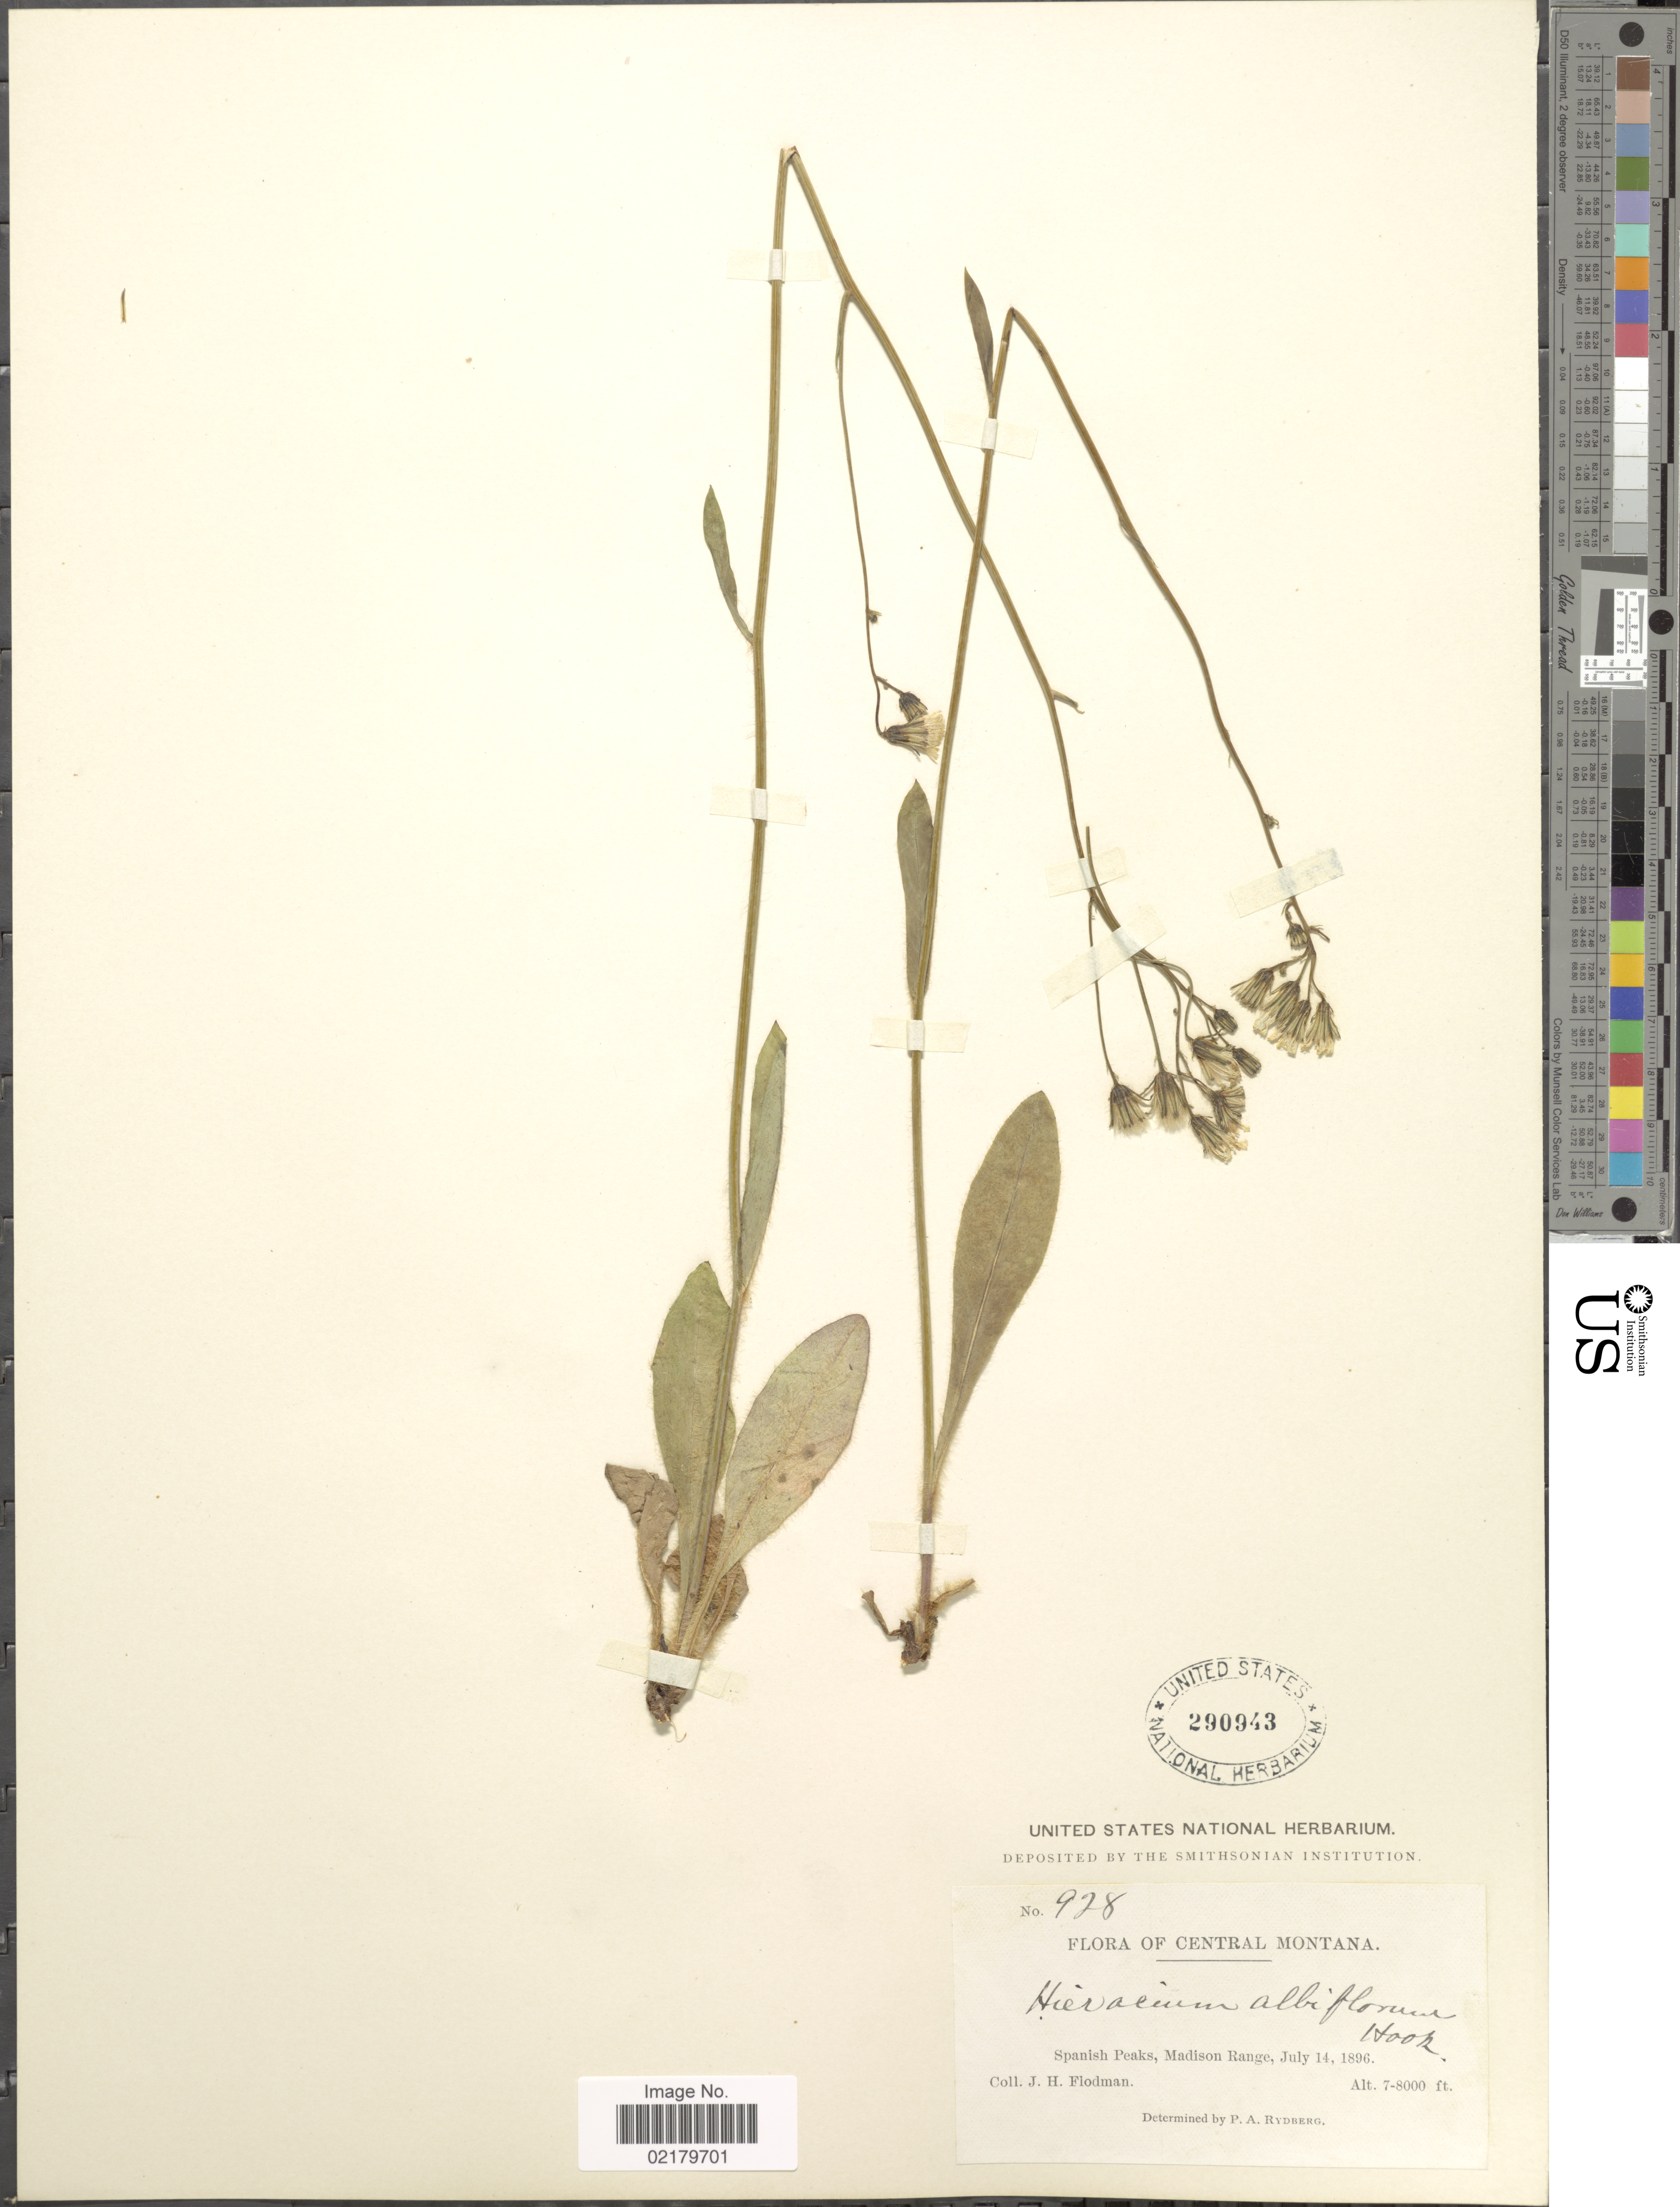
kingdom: Plantae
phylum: Tracheophyta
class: Magnoliopsida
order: Asterales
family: Asteraceae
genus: Hieracium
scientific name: Hieracium albiflorum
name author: Hook.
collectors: J. Flodman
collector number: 928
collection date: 1896-07-14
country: United States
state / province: Montana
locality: Central Montana, Spanish Peak, Madison Range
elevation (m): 2134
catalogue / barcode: US 290943